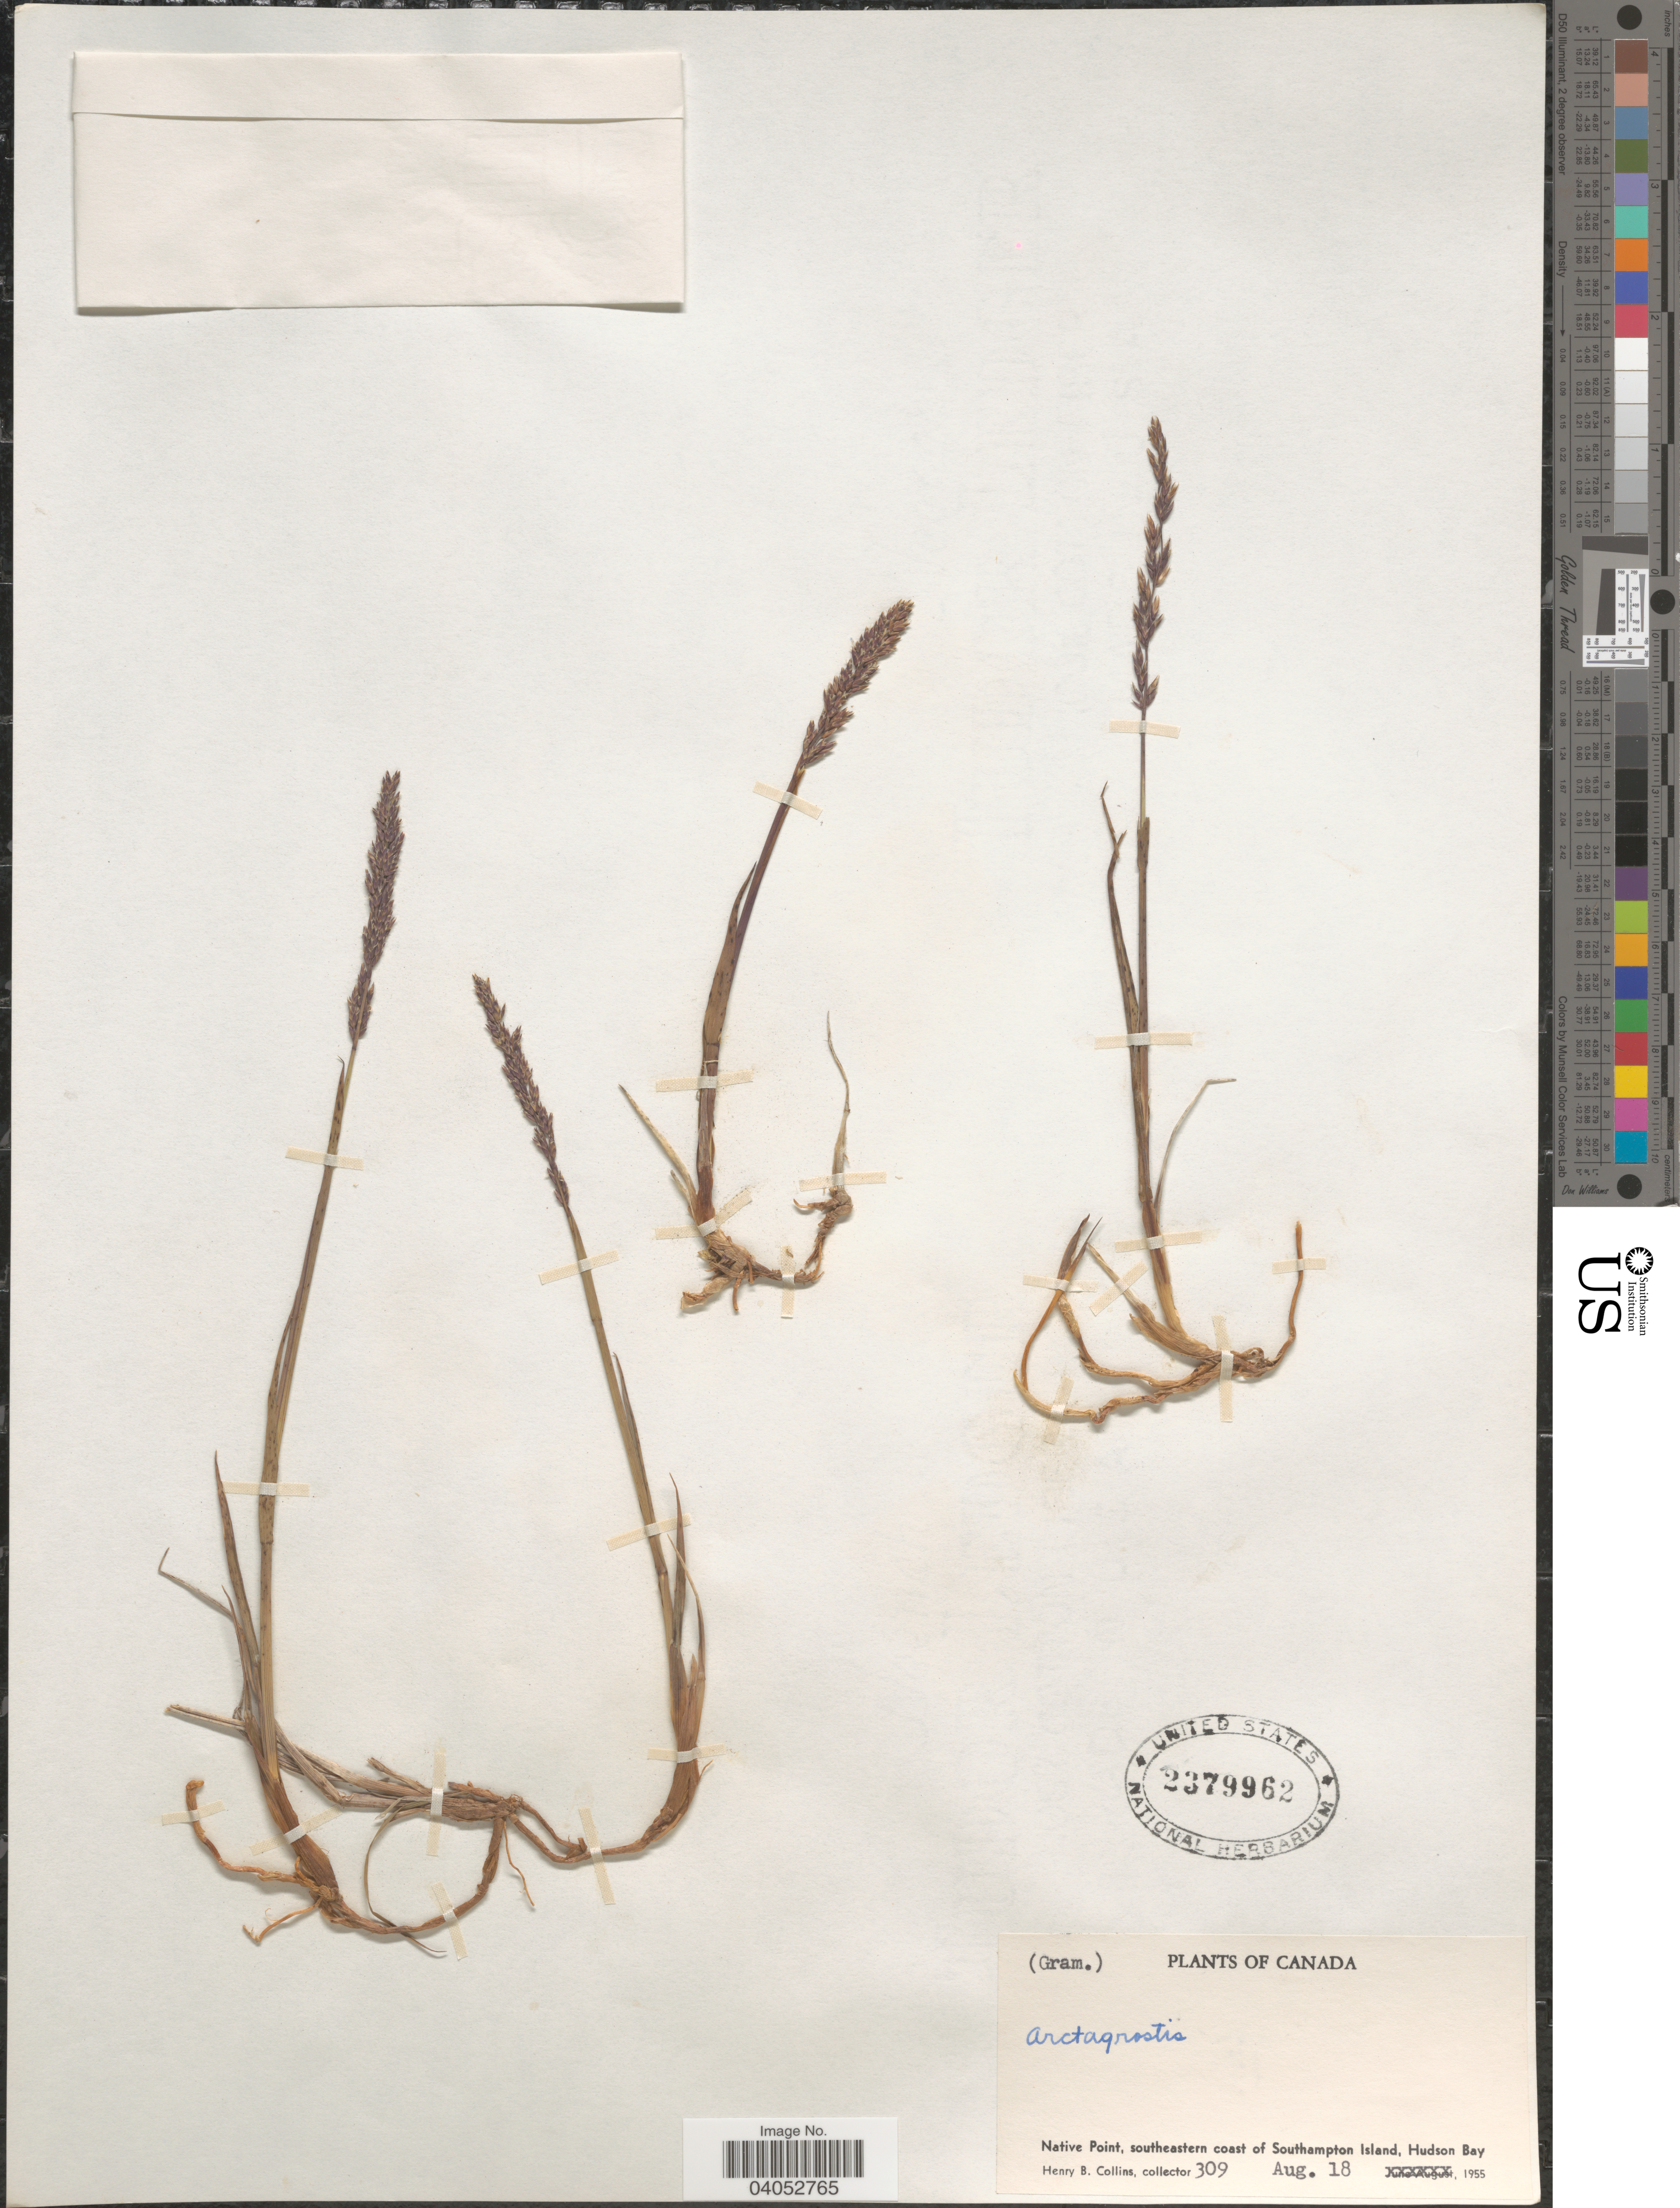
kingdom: Plantae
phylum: Tracheophyta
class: Liliopsida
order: Poales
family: Poaceae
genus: Arctagrostis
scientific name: Arctagrostis latifolia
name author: (R. Br.) Griseb.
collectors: H. Collins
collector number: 309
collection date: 1955-08-18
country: Canada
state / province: Nunavut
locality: Native Point, southeastern coast of Southampton Island, Hudson Bay.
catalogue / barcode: US 2379962